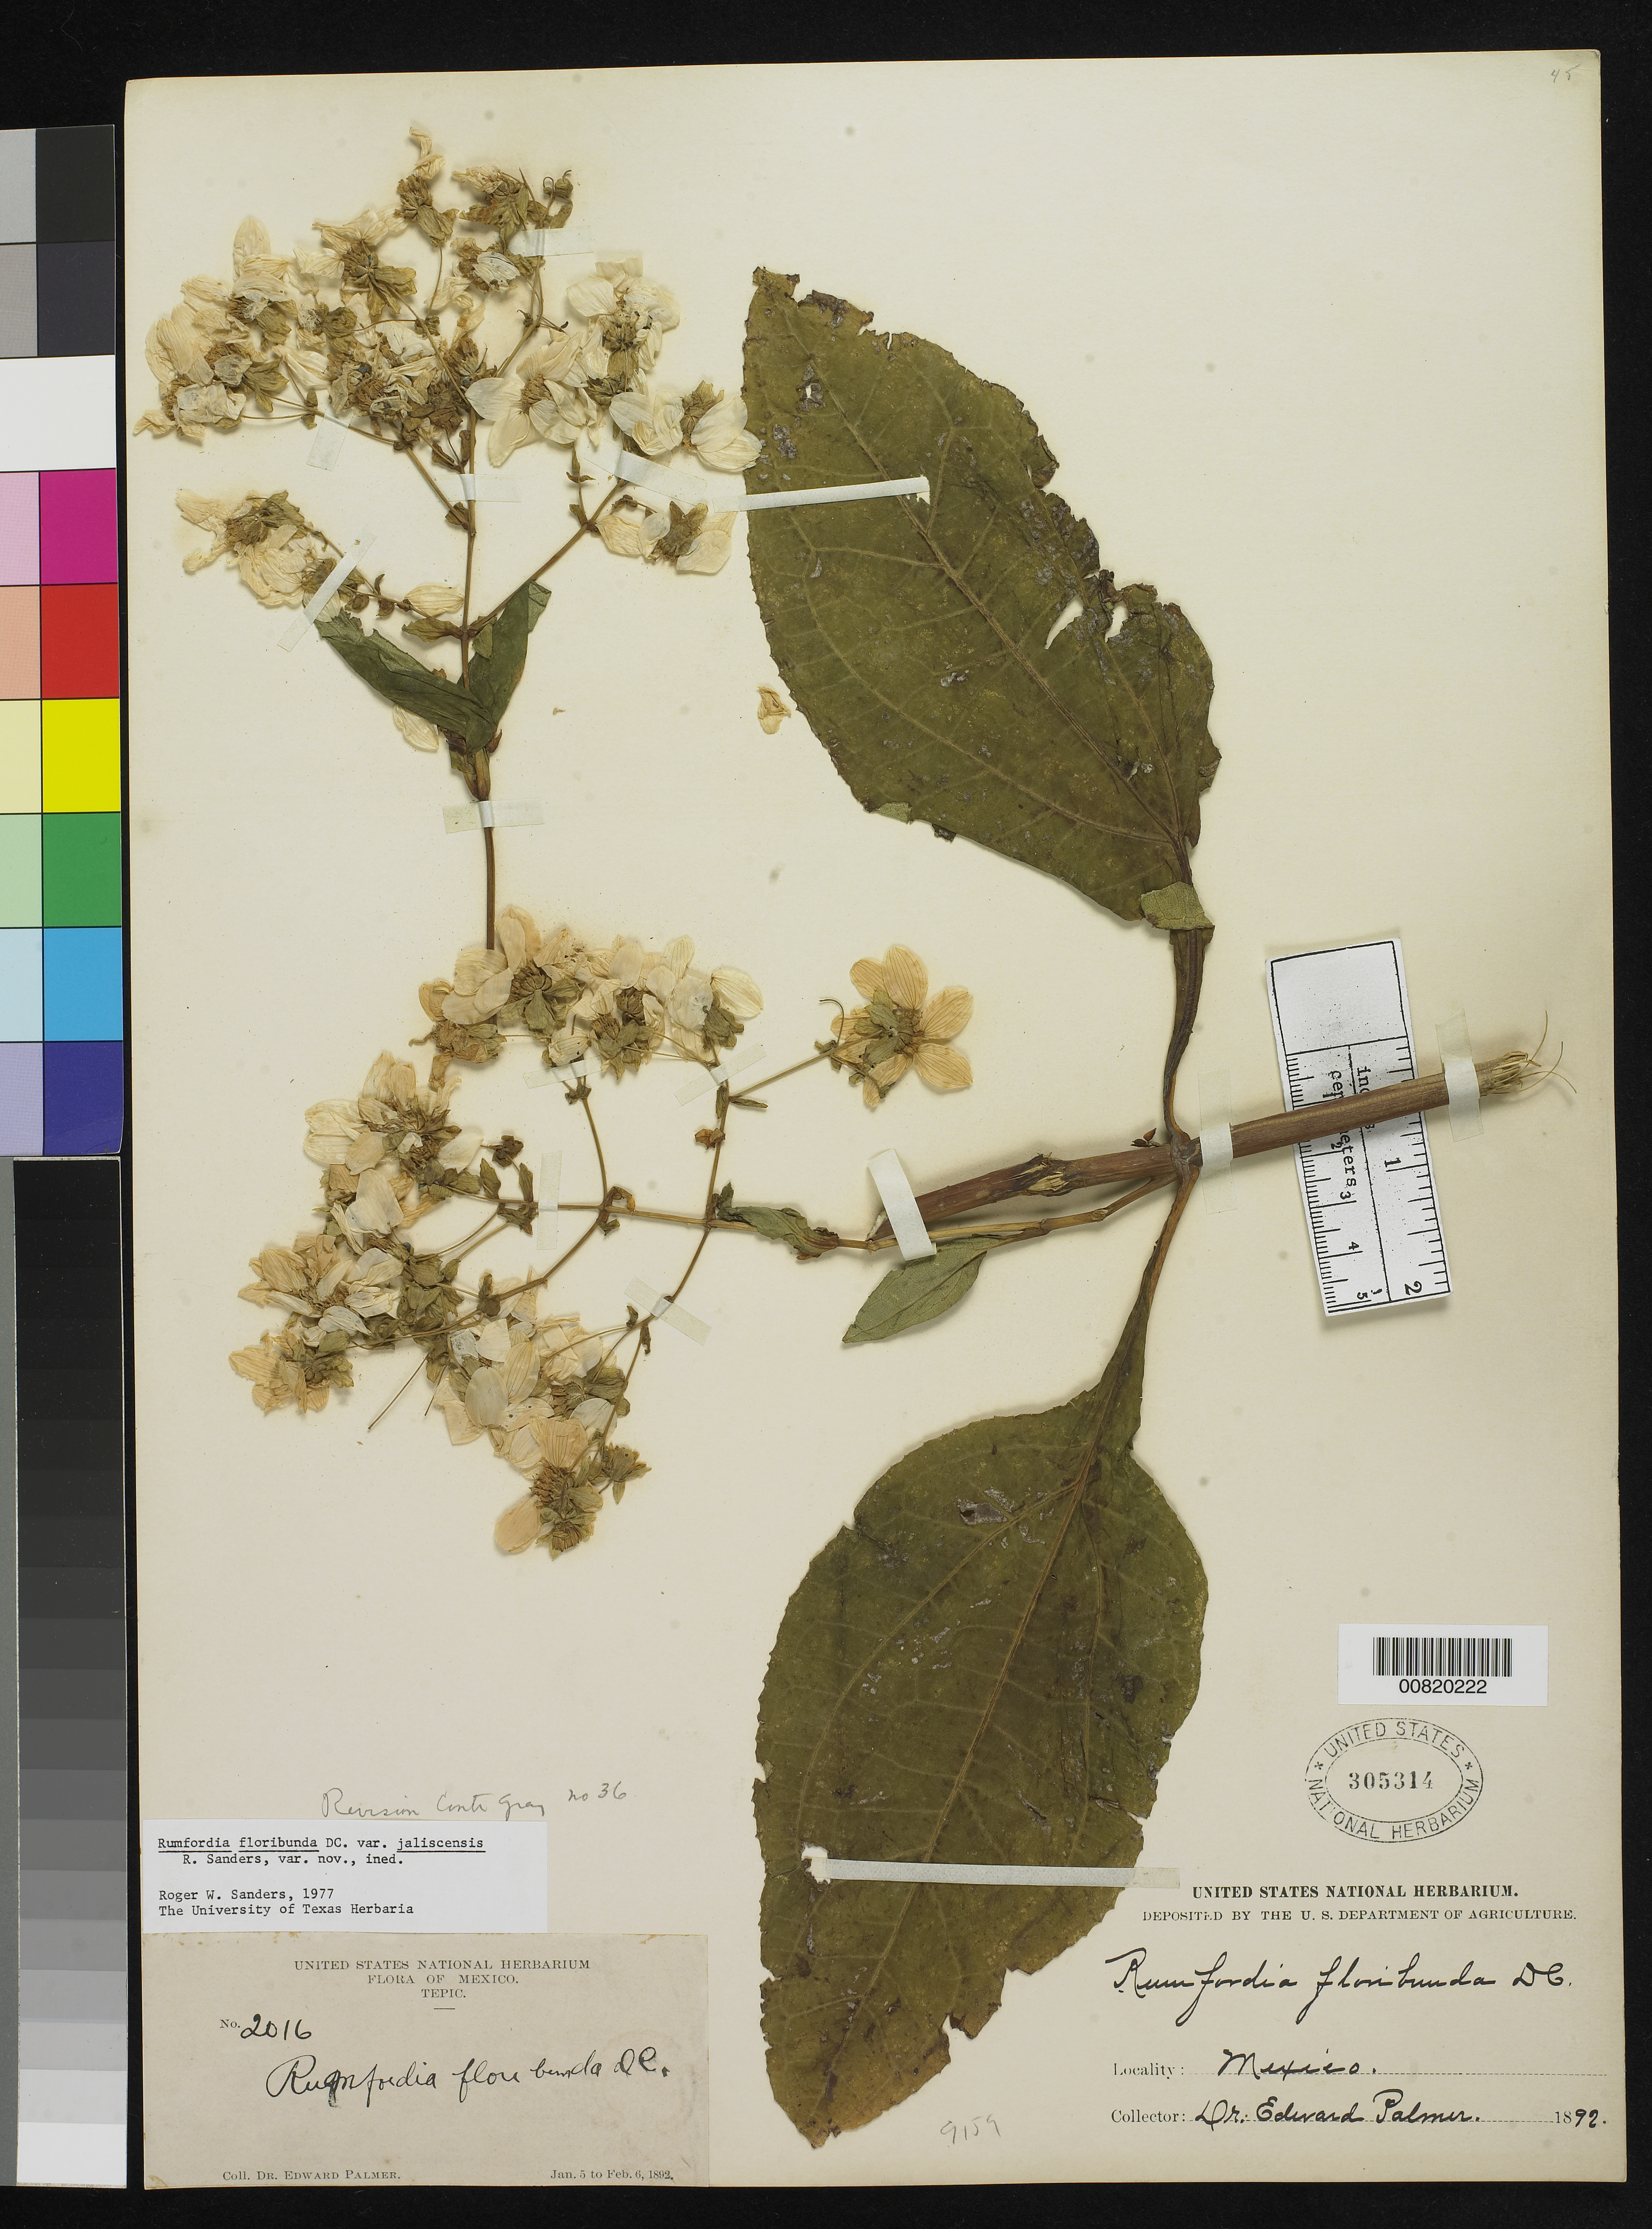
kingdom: Plantae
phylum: Tracheophyta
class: Magnoliopsida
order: Asterales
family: Asteraceae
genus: Rumfordia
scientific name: Rumfordia floribunda var. jaliscensis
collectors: E. Palmer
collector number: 2016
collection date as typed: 05 Jan 1892 to 06 Feb 1892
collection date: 1892-01-05/1892-02-06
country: Mexico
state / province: Nayarit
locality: Tepic, Nayarit.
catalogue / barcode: US 305314